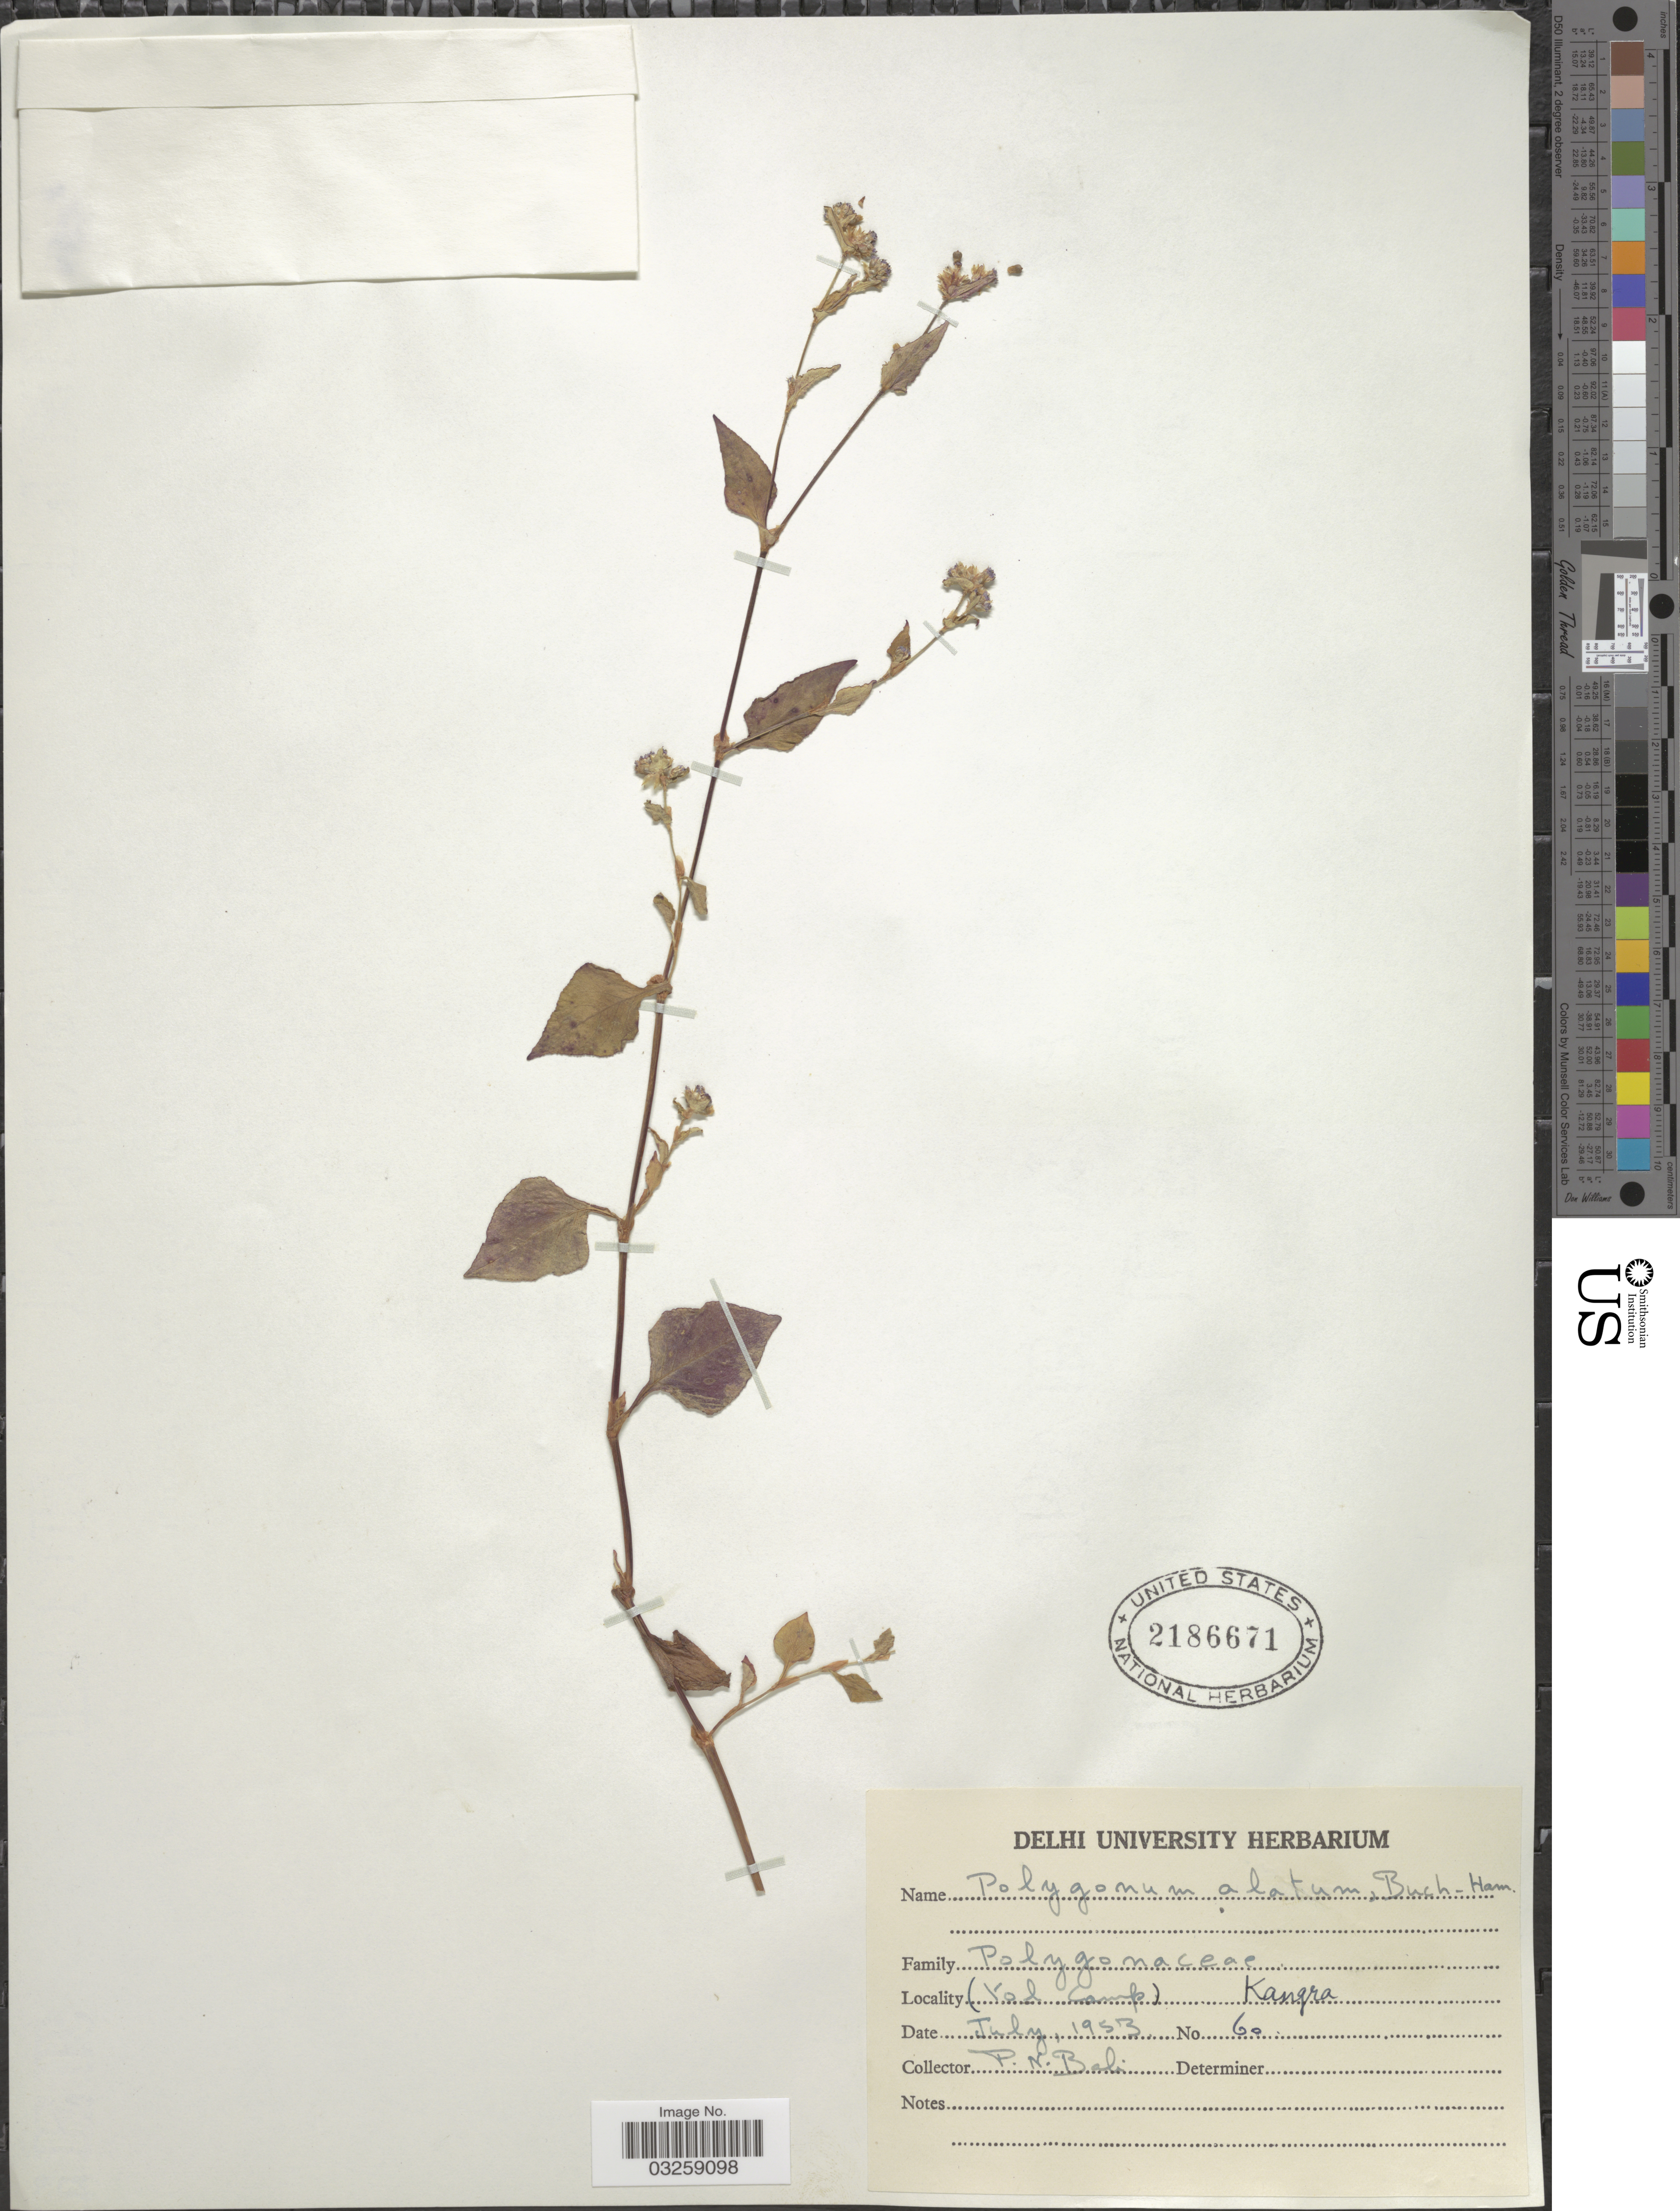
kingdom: Plantae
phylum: Tracheophyta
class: Magnoliopsida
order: Caryophyllales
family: Polygonaceae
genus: Polygonum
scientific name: Polygonum nepalense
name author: Meisn.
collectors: P. Bali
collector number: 60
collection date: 1953-07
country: India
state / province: Delhi, Capital Territory of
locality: (Yol Camp). Kangra.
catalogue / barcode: US 2186671